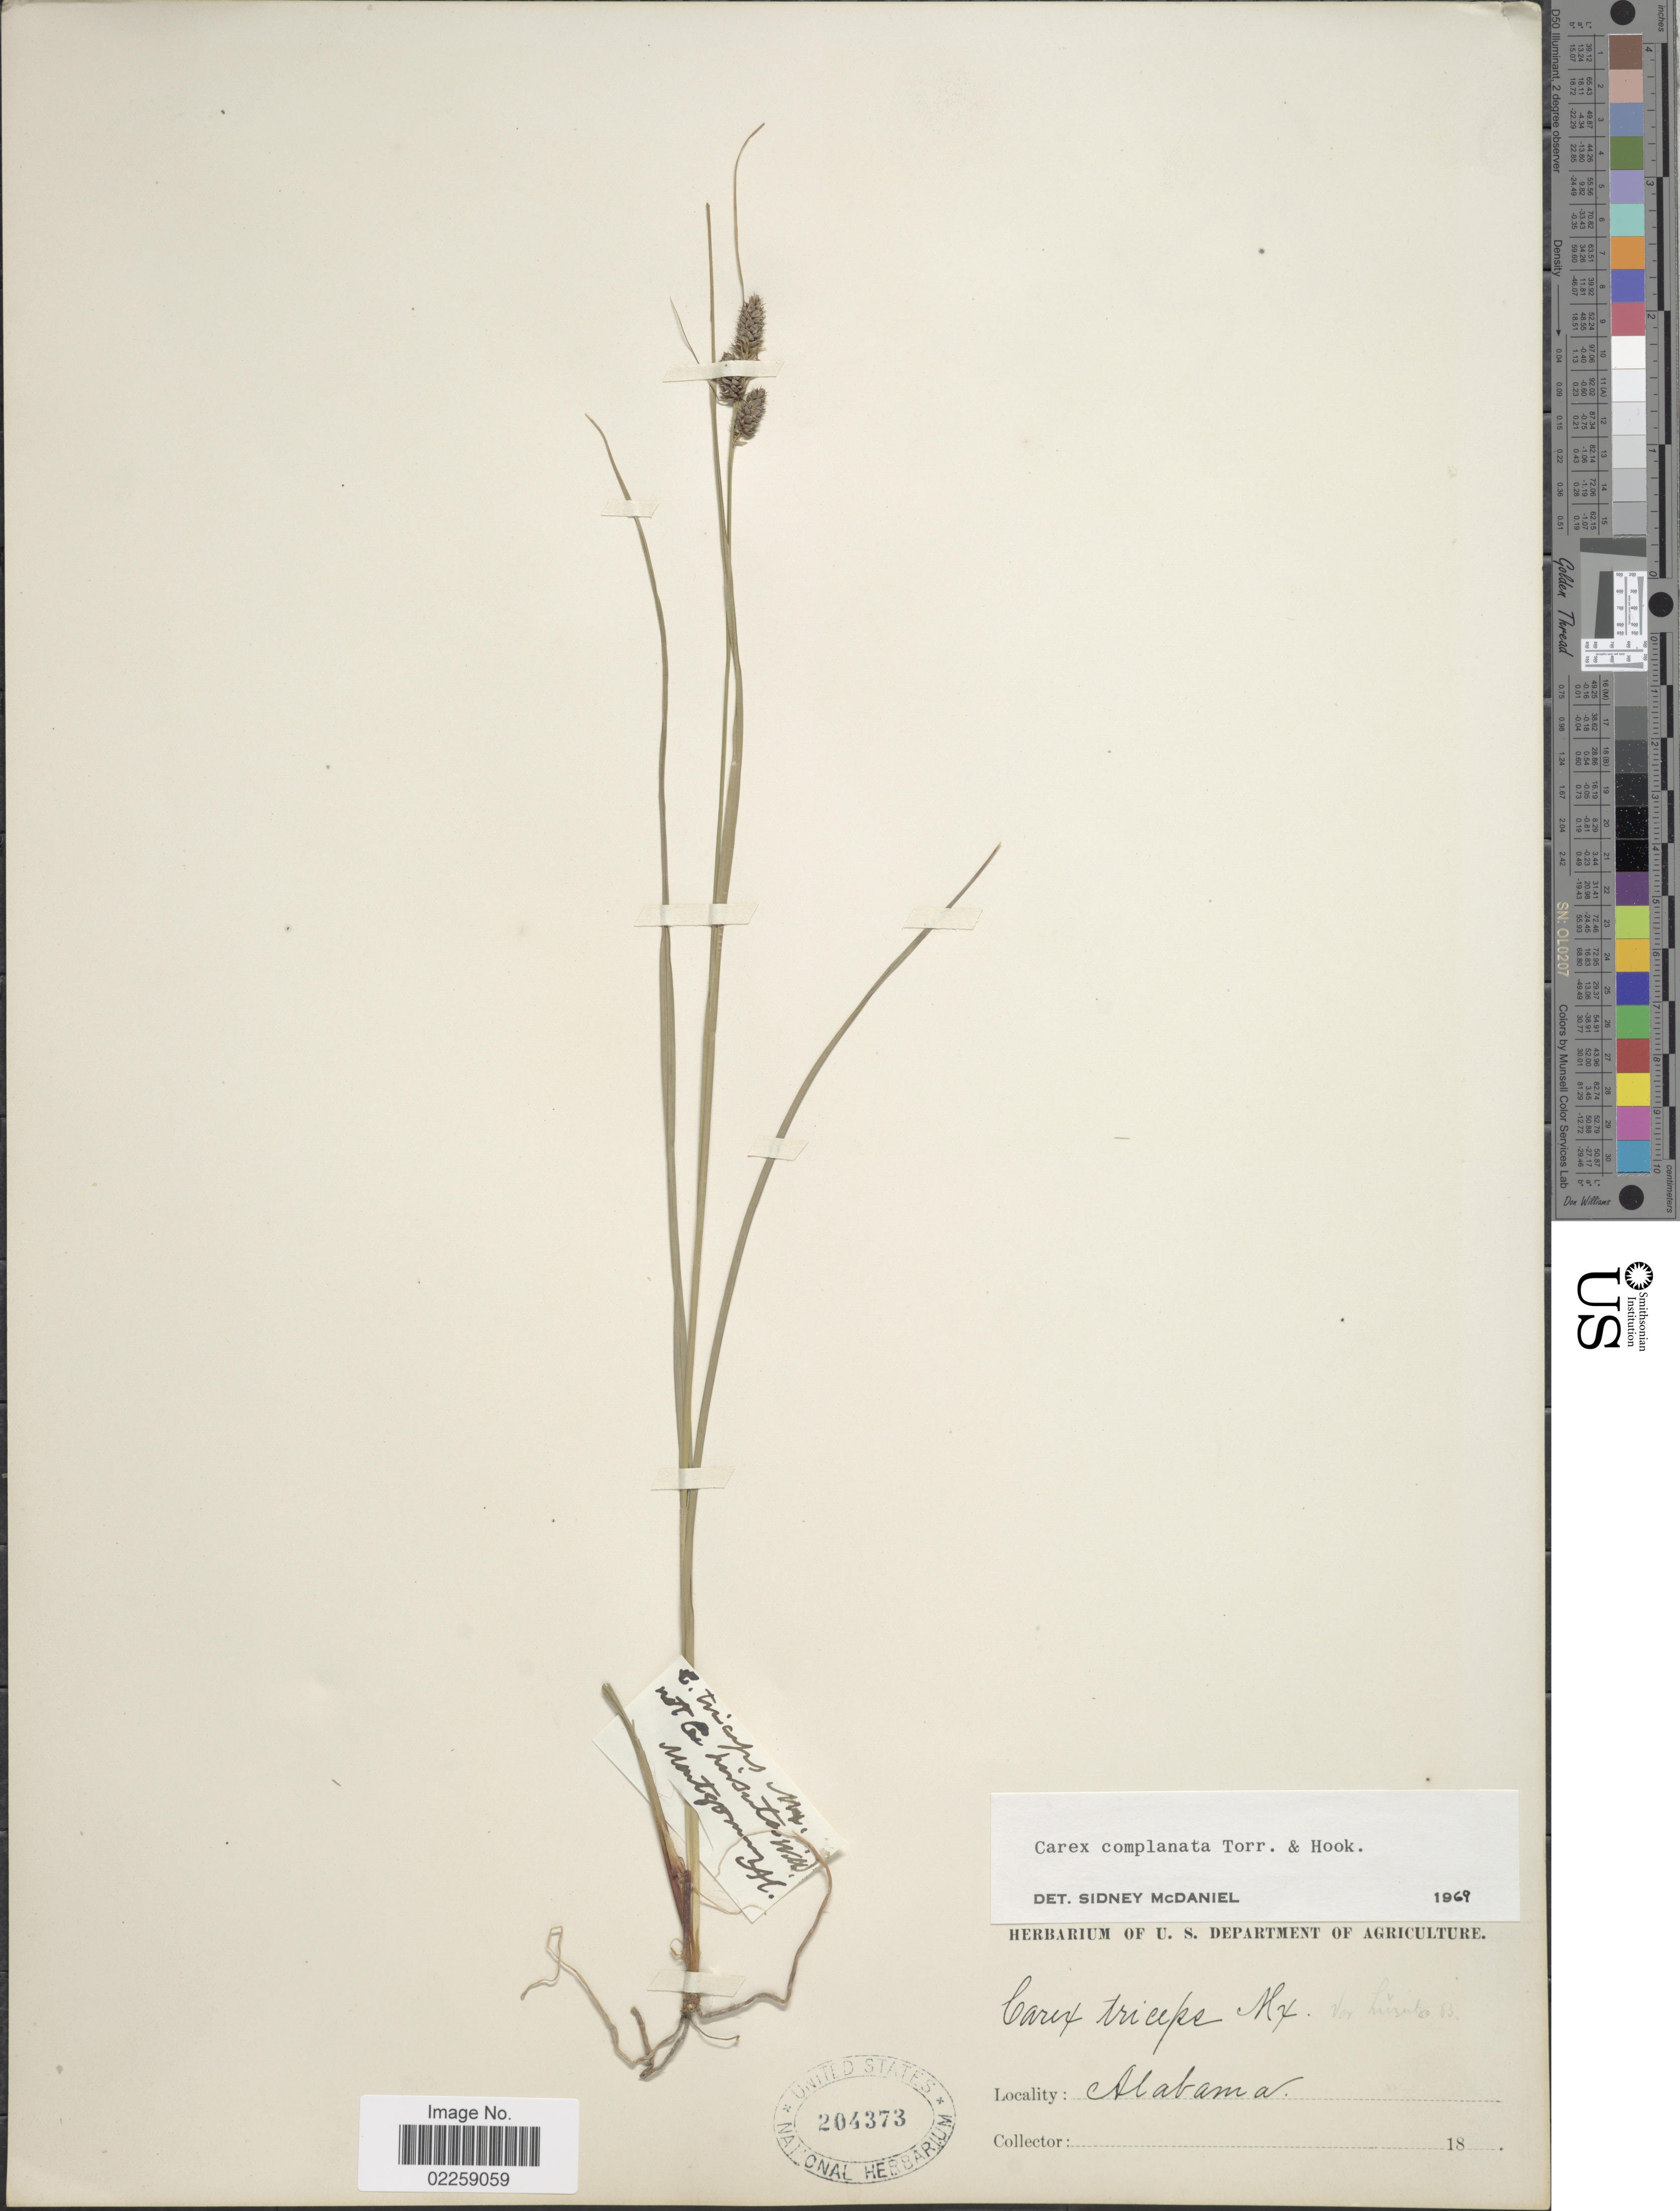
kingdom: Plantae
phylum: Tracheophyta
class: Liliopsida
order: Poales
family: Cyperaceae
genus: Carex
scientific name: Carex complanata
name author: Torr. & Hook.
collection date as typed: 18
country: United States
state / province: Alabama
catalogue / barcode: US 204373